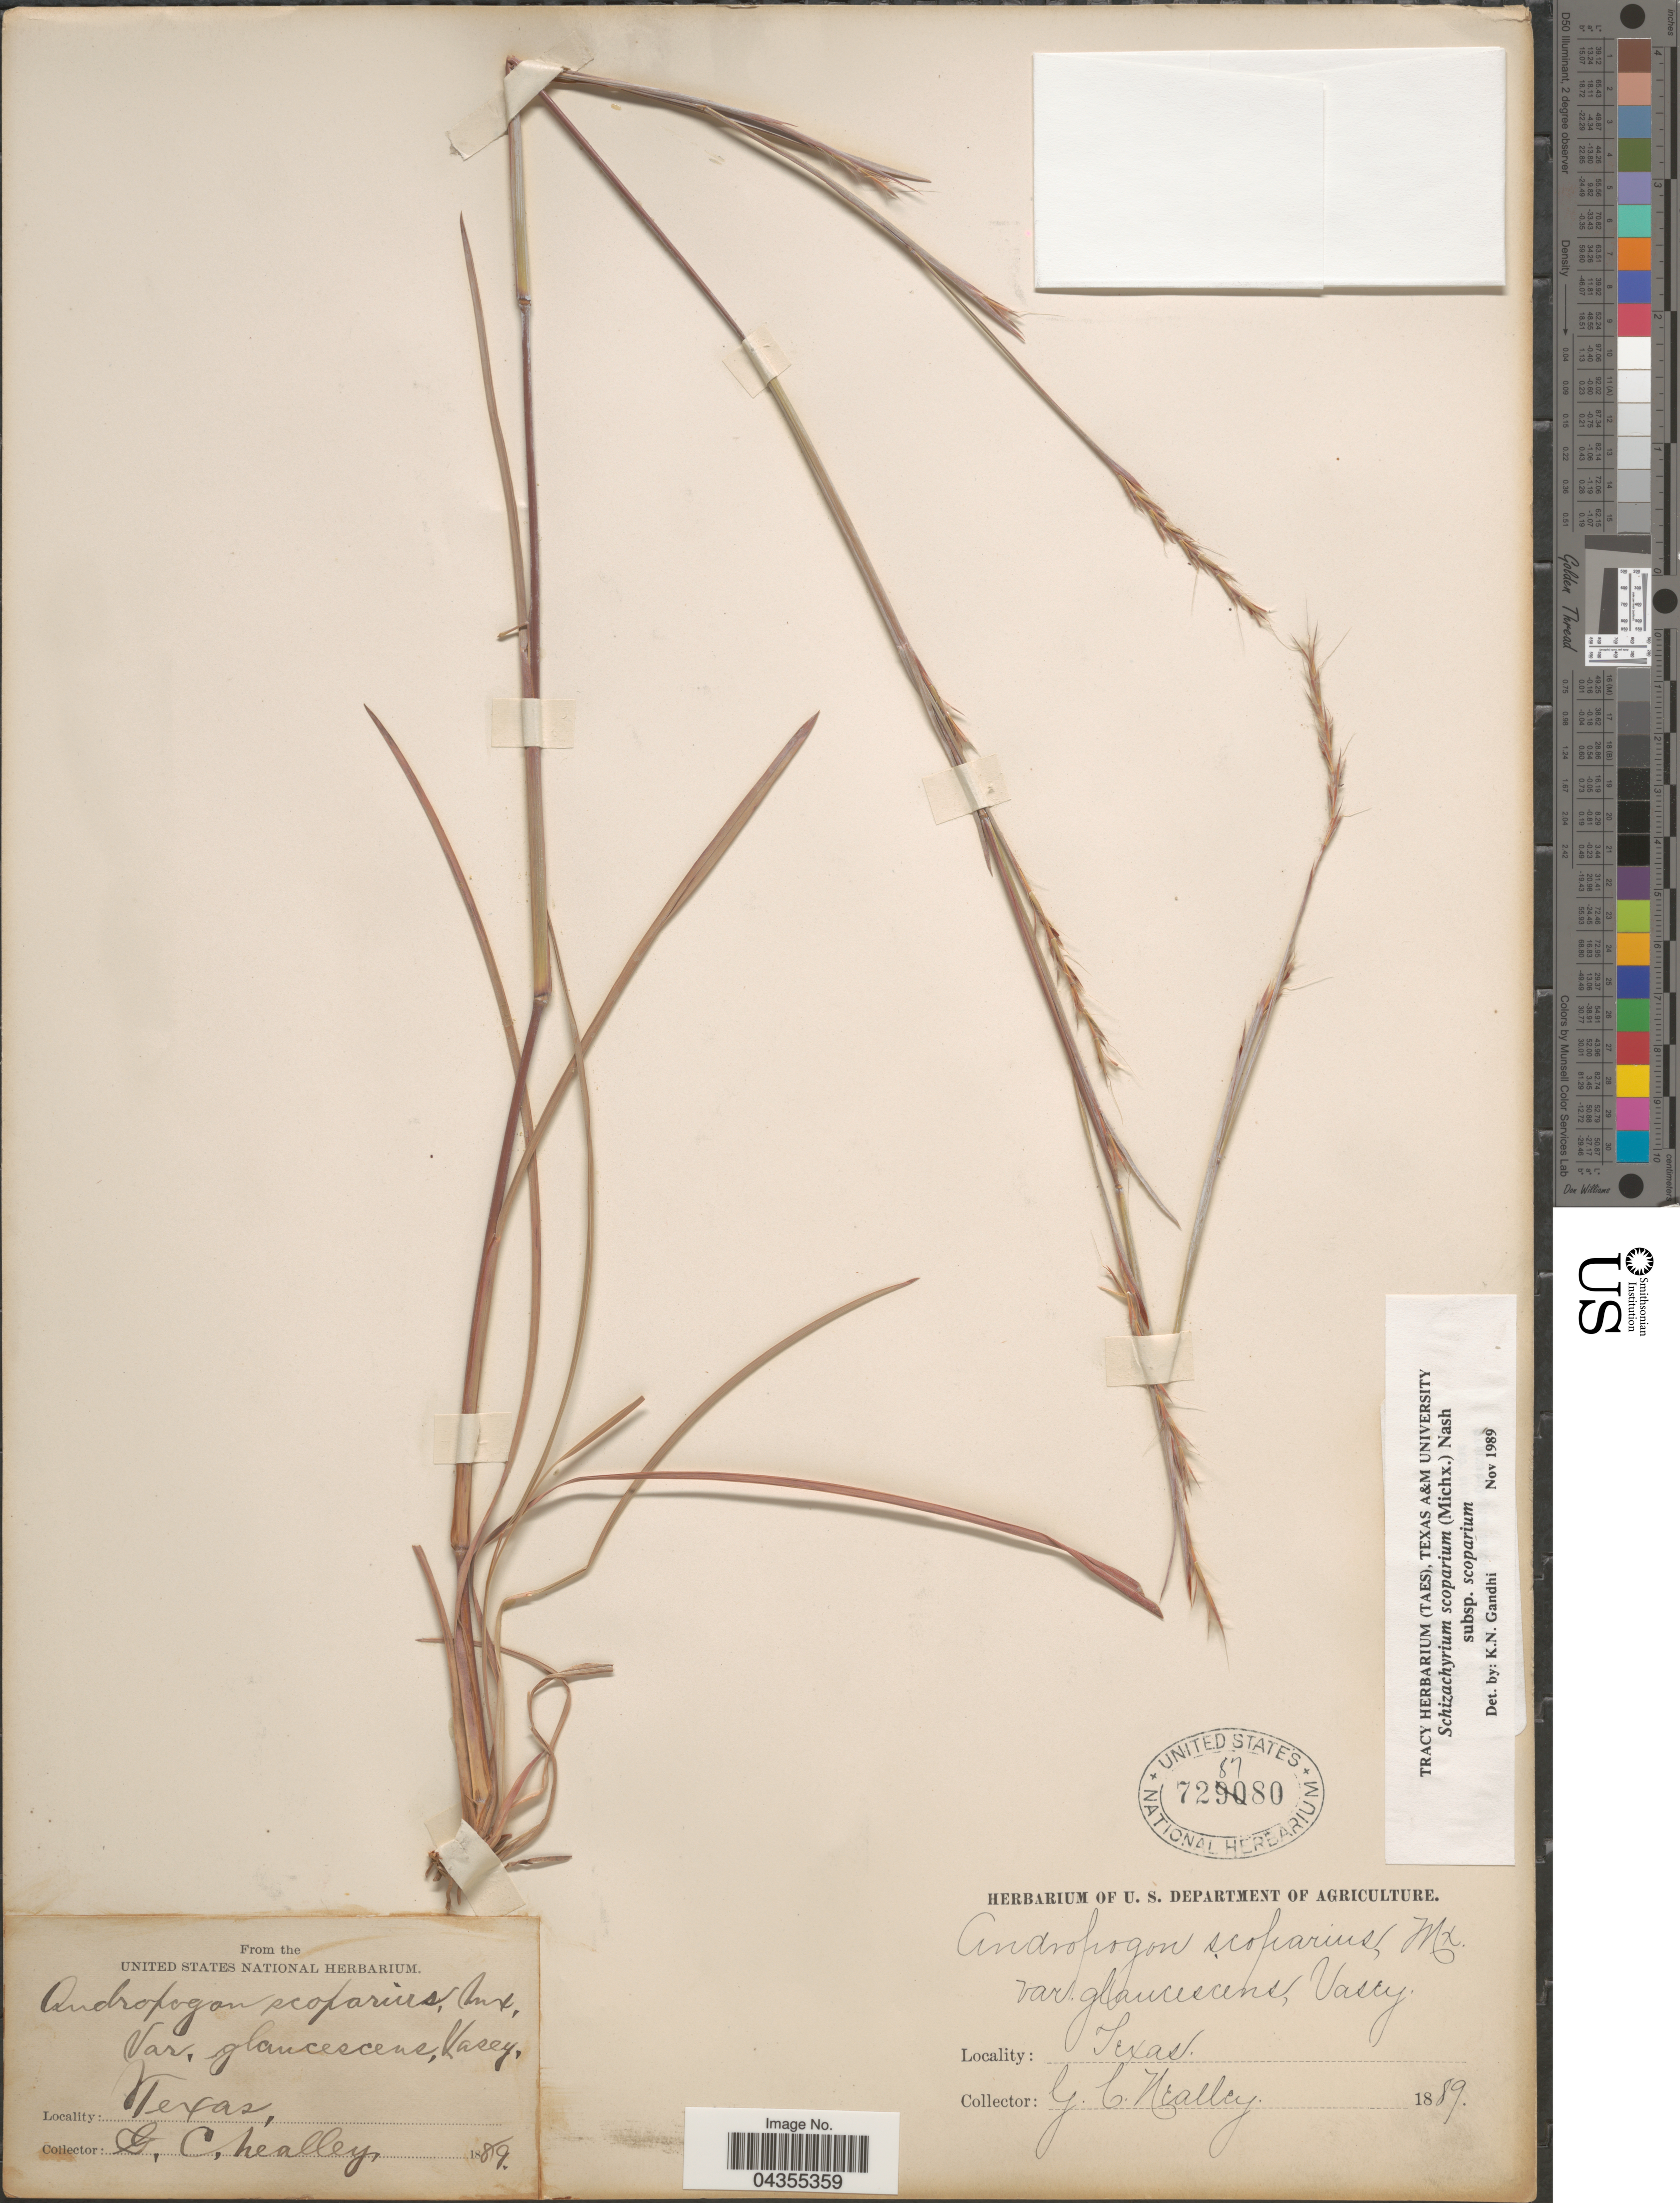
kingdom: Plantae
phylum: Tracheophyta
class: Liliopsida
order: Poales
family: Poaceae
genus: Schizachyrium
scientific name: Schizachyrium scoparium var. scoparium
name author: (Michx.) Nash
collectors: G. C. Nealley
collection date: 1889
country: United States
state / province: Texas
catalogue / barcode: US 728780